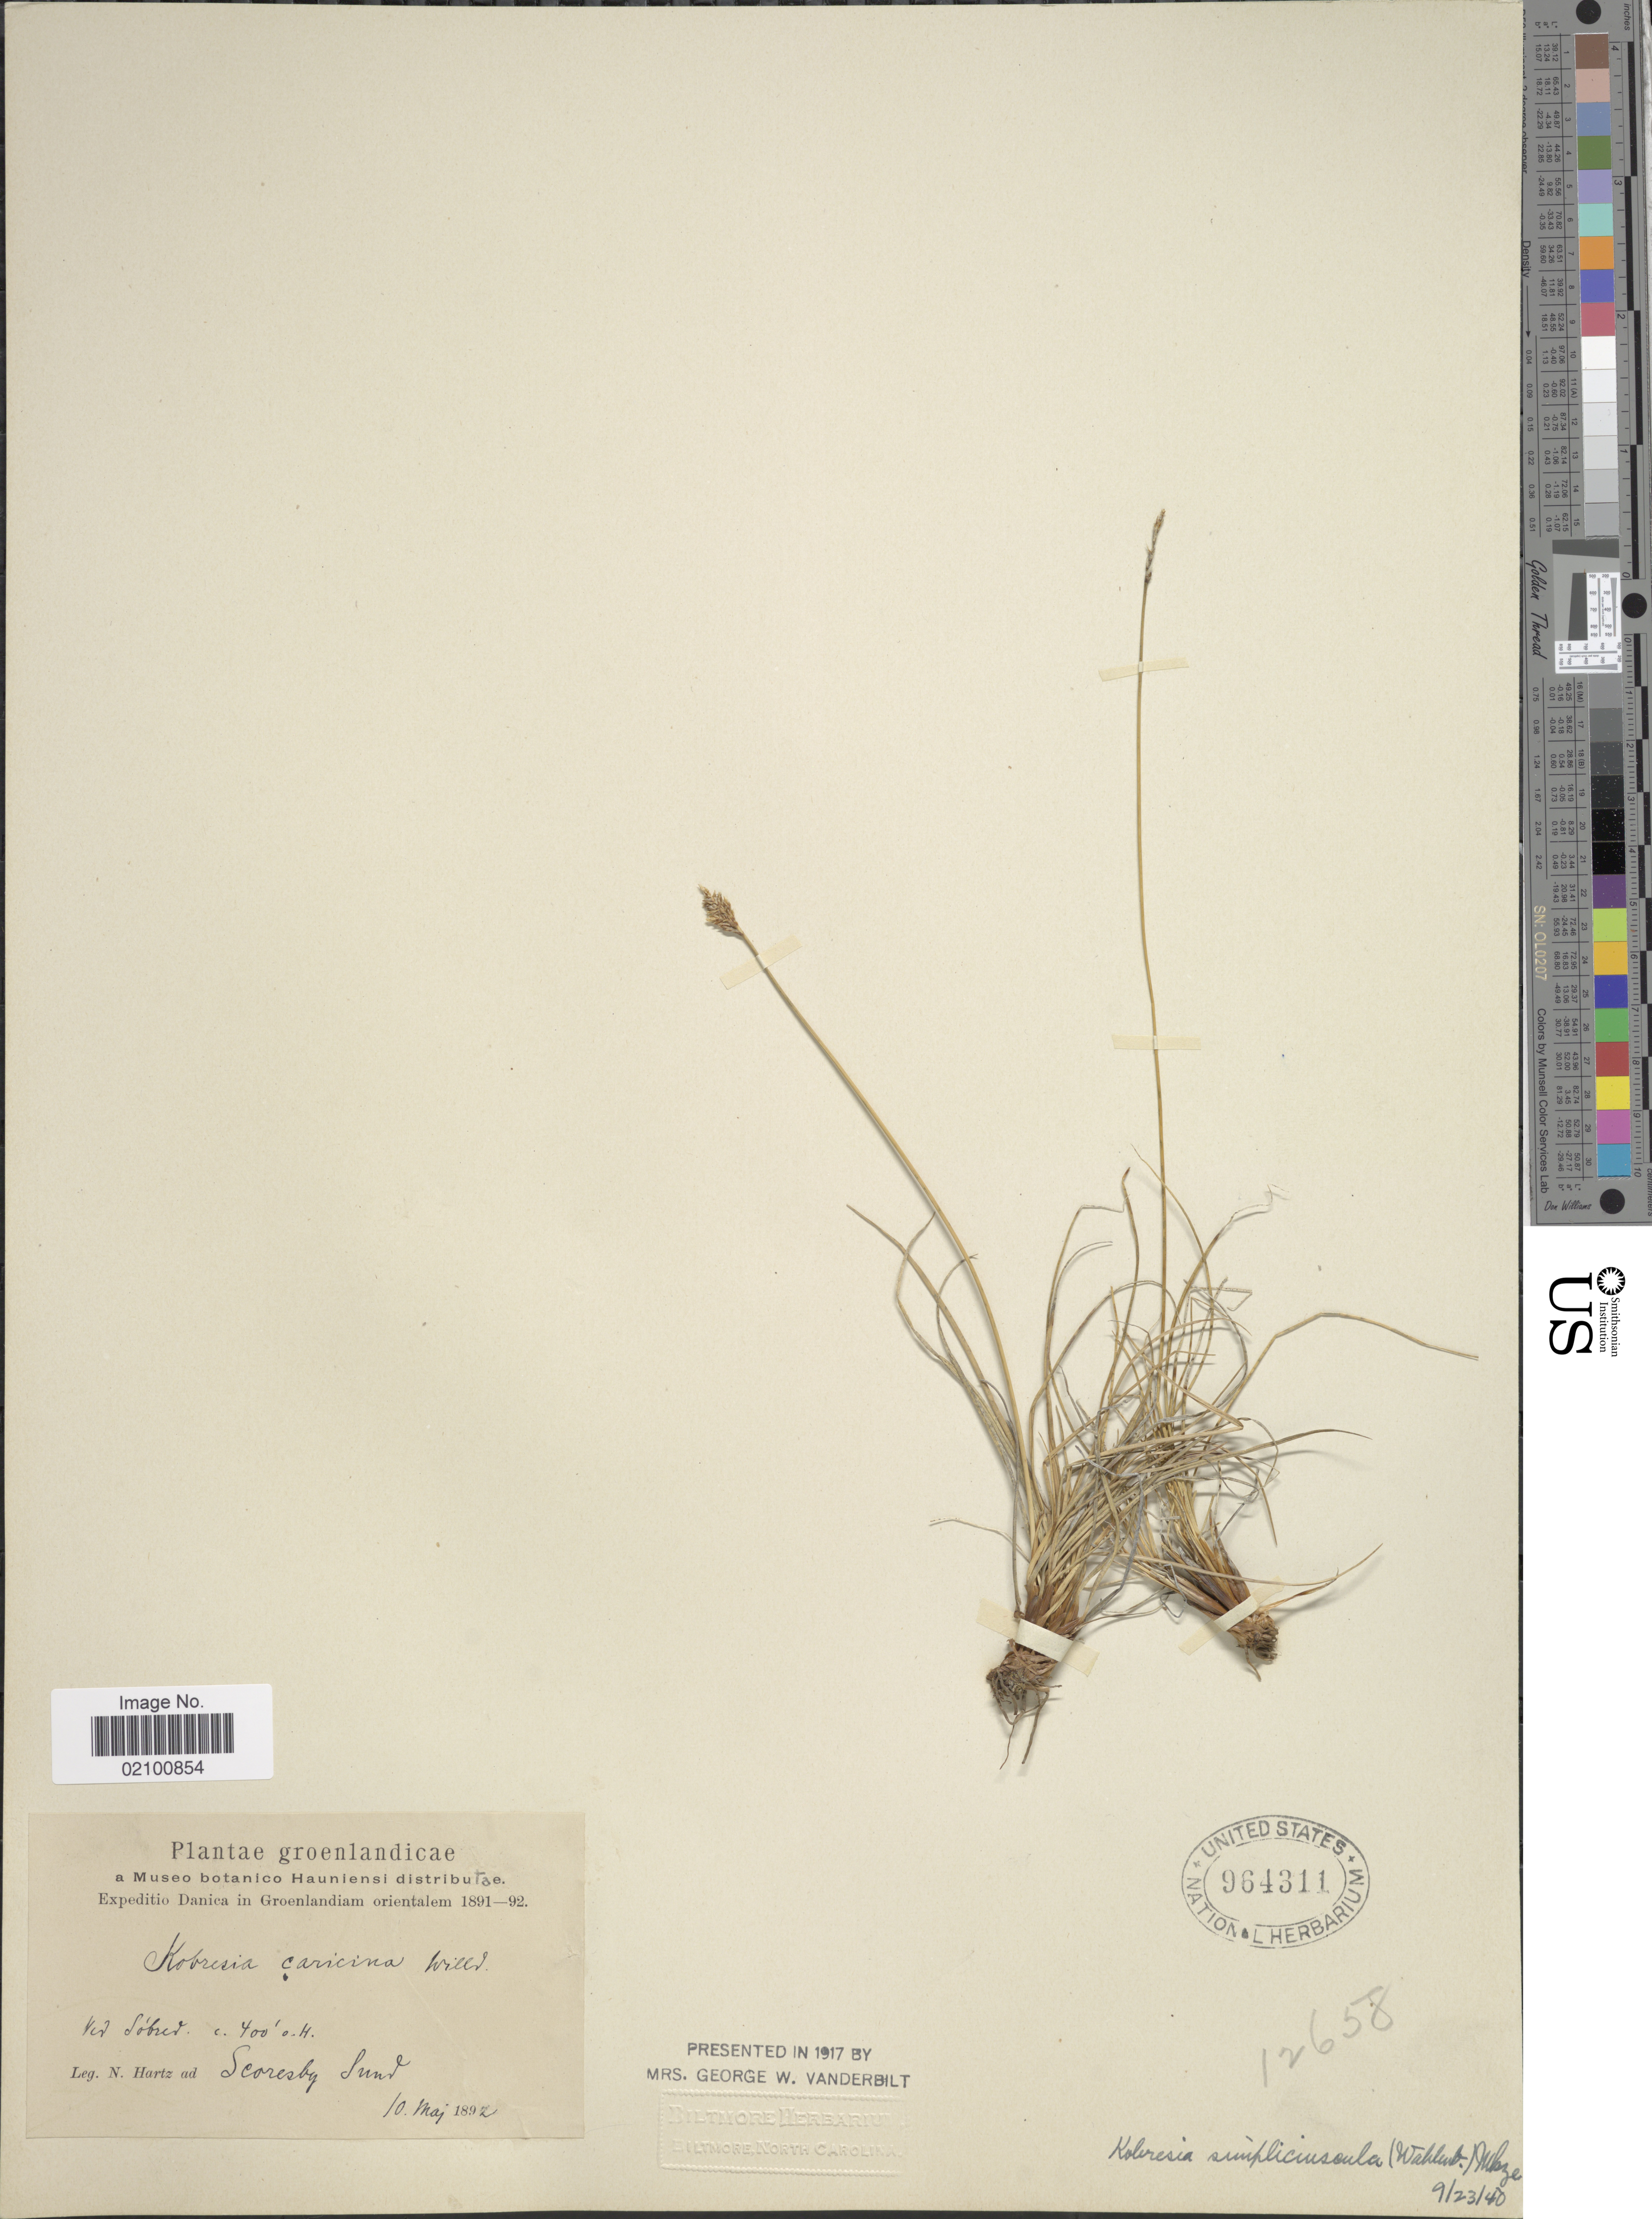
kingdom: Plantae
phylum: Tracheophyta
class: Liliopsida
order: Poales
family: Cyperaceae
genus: Carex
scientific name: Carex simpliciuscula subsp. simpliciuscula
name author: Wahlenb.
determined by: Strong, M. T., (US), Smithsonian Institution - National Museum of Natural History (UNITED STATES)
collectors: N. Hartz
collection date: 1892-05-10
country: Greenland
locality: Groenlandicae, ved Søbred, Scoresby Sund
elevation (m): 122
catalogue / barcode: US 964311